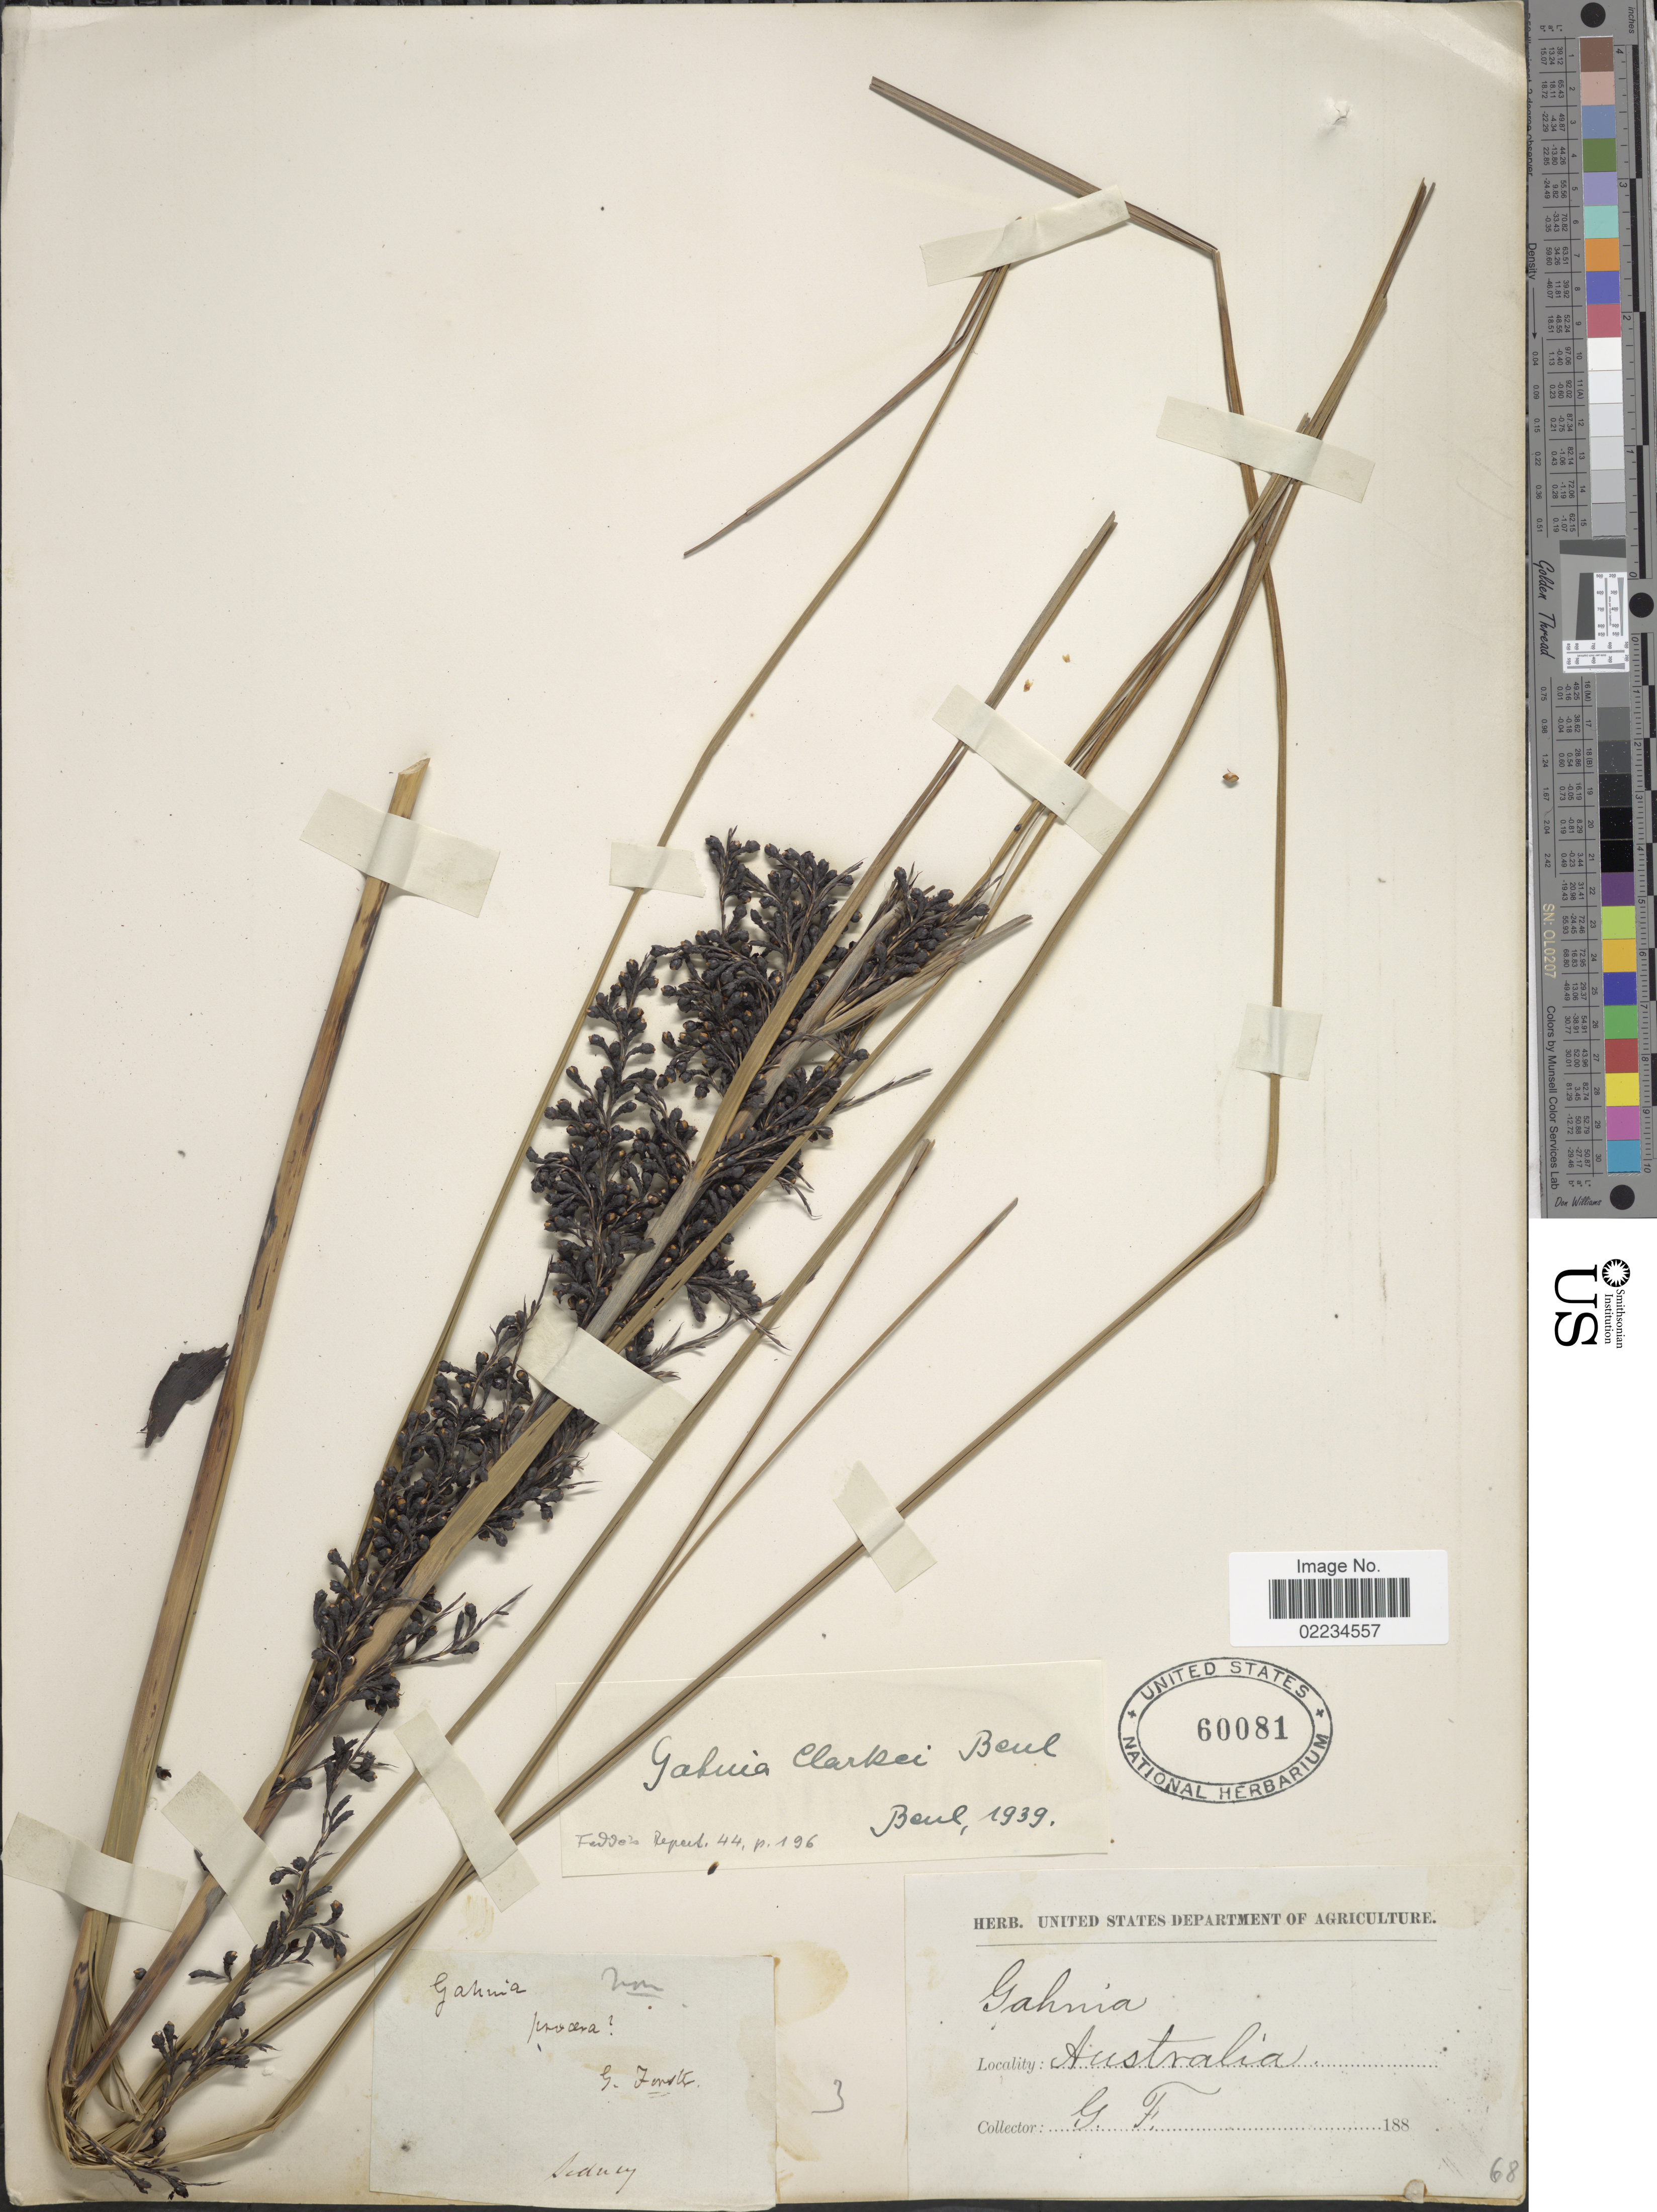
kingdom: Plantae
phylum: Tracheophyta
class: Liliopsida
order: Poales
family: Cyperaceae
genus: Gahnia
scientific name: Gahnia clarkei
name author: Benl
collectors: G. Forster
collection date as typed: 188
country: Australia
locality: Sidney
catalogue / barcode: US 60081